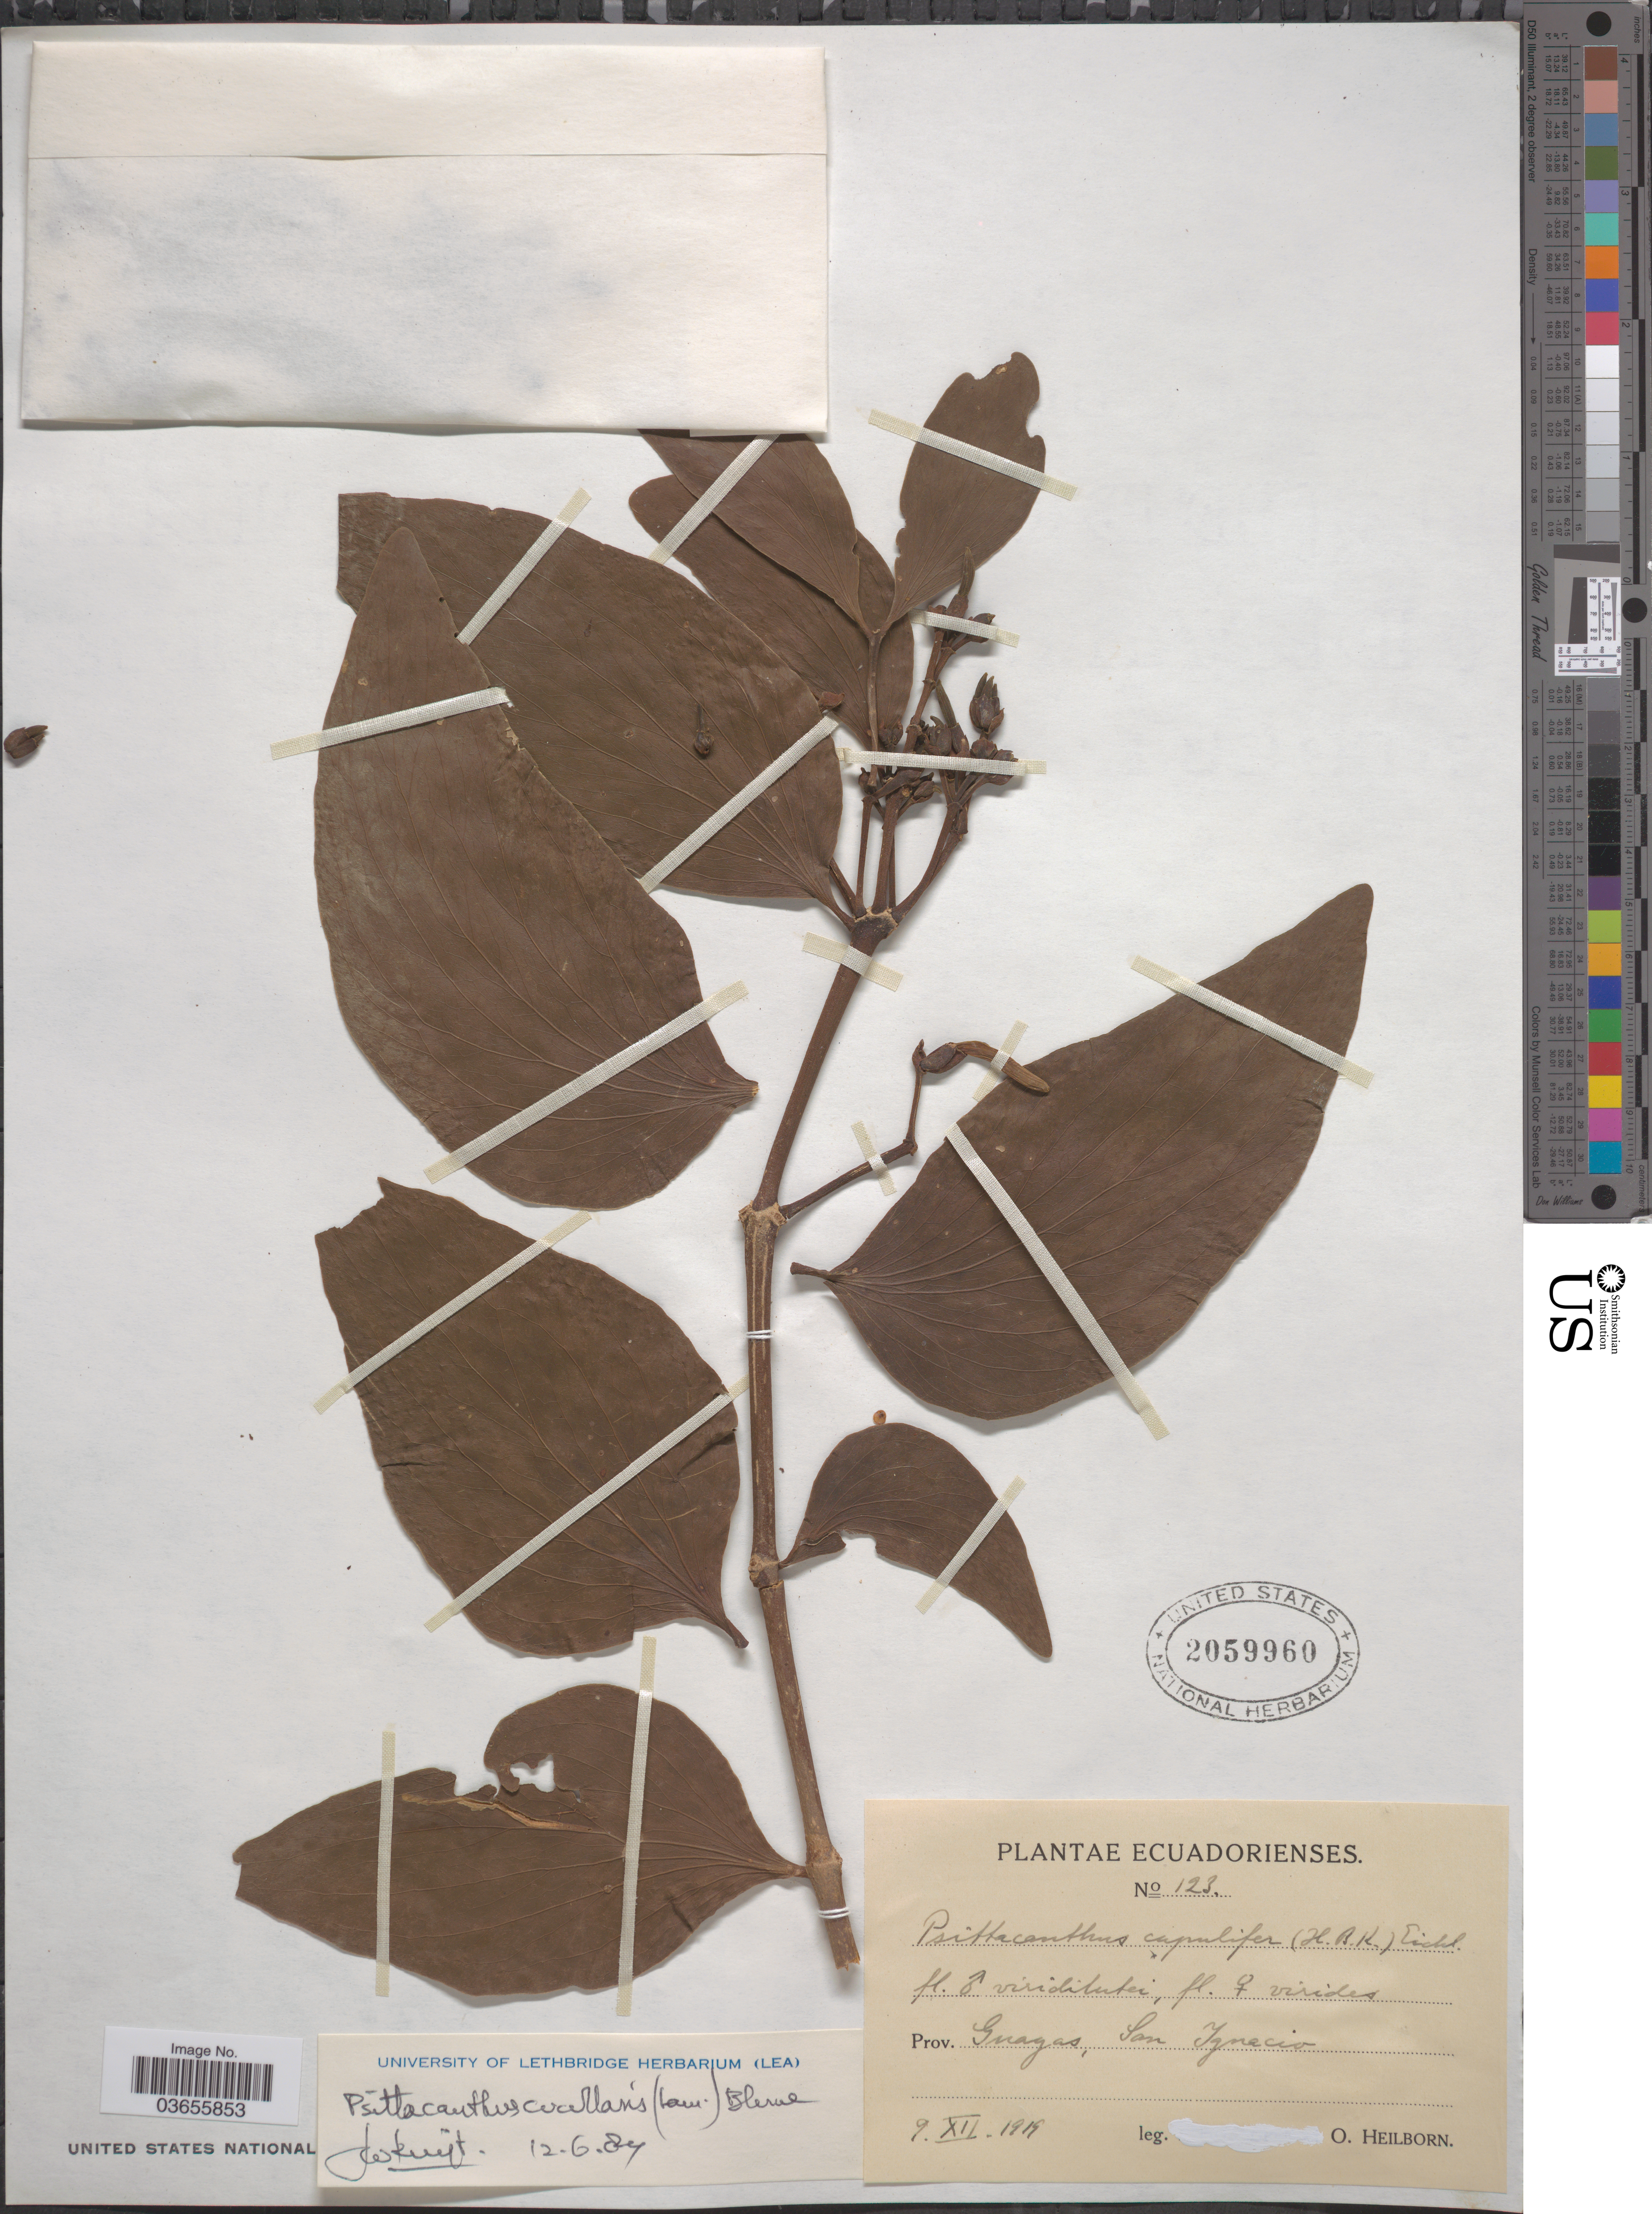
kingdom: Plantae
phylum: Tracheophyta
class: Magnoliopsida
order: Santalales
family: Loranthaceae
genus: Psittacanthus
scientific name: Psittacanthus cucullaris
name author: (Kunth) G. Don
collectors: O. Heilborn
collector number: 123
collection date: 1919-12-09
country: Ecuador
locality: Prov. Guagas, San Ignacio.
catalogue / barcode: US 2059960